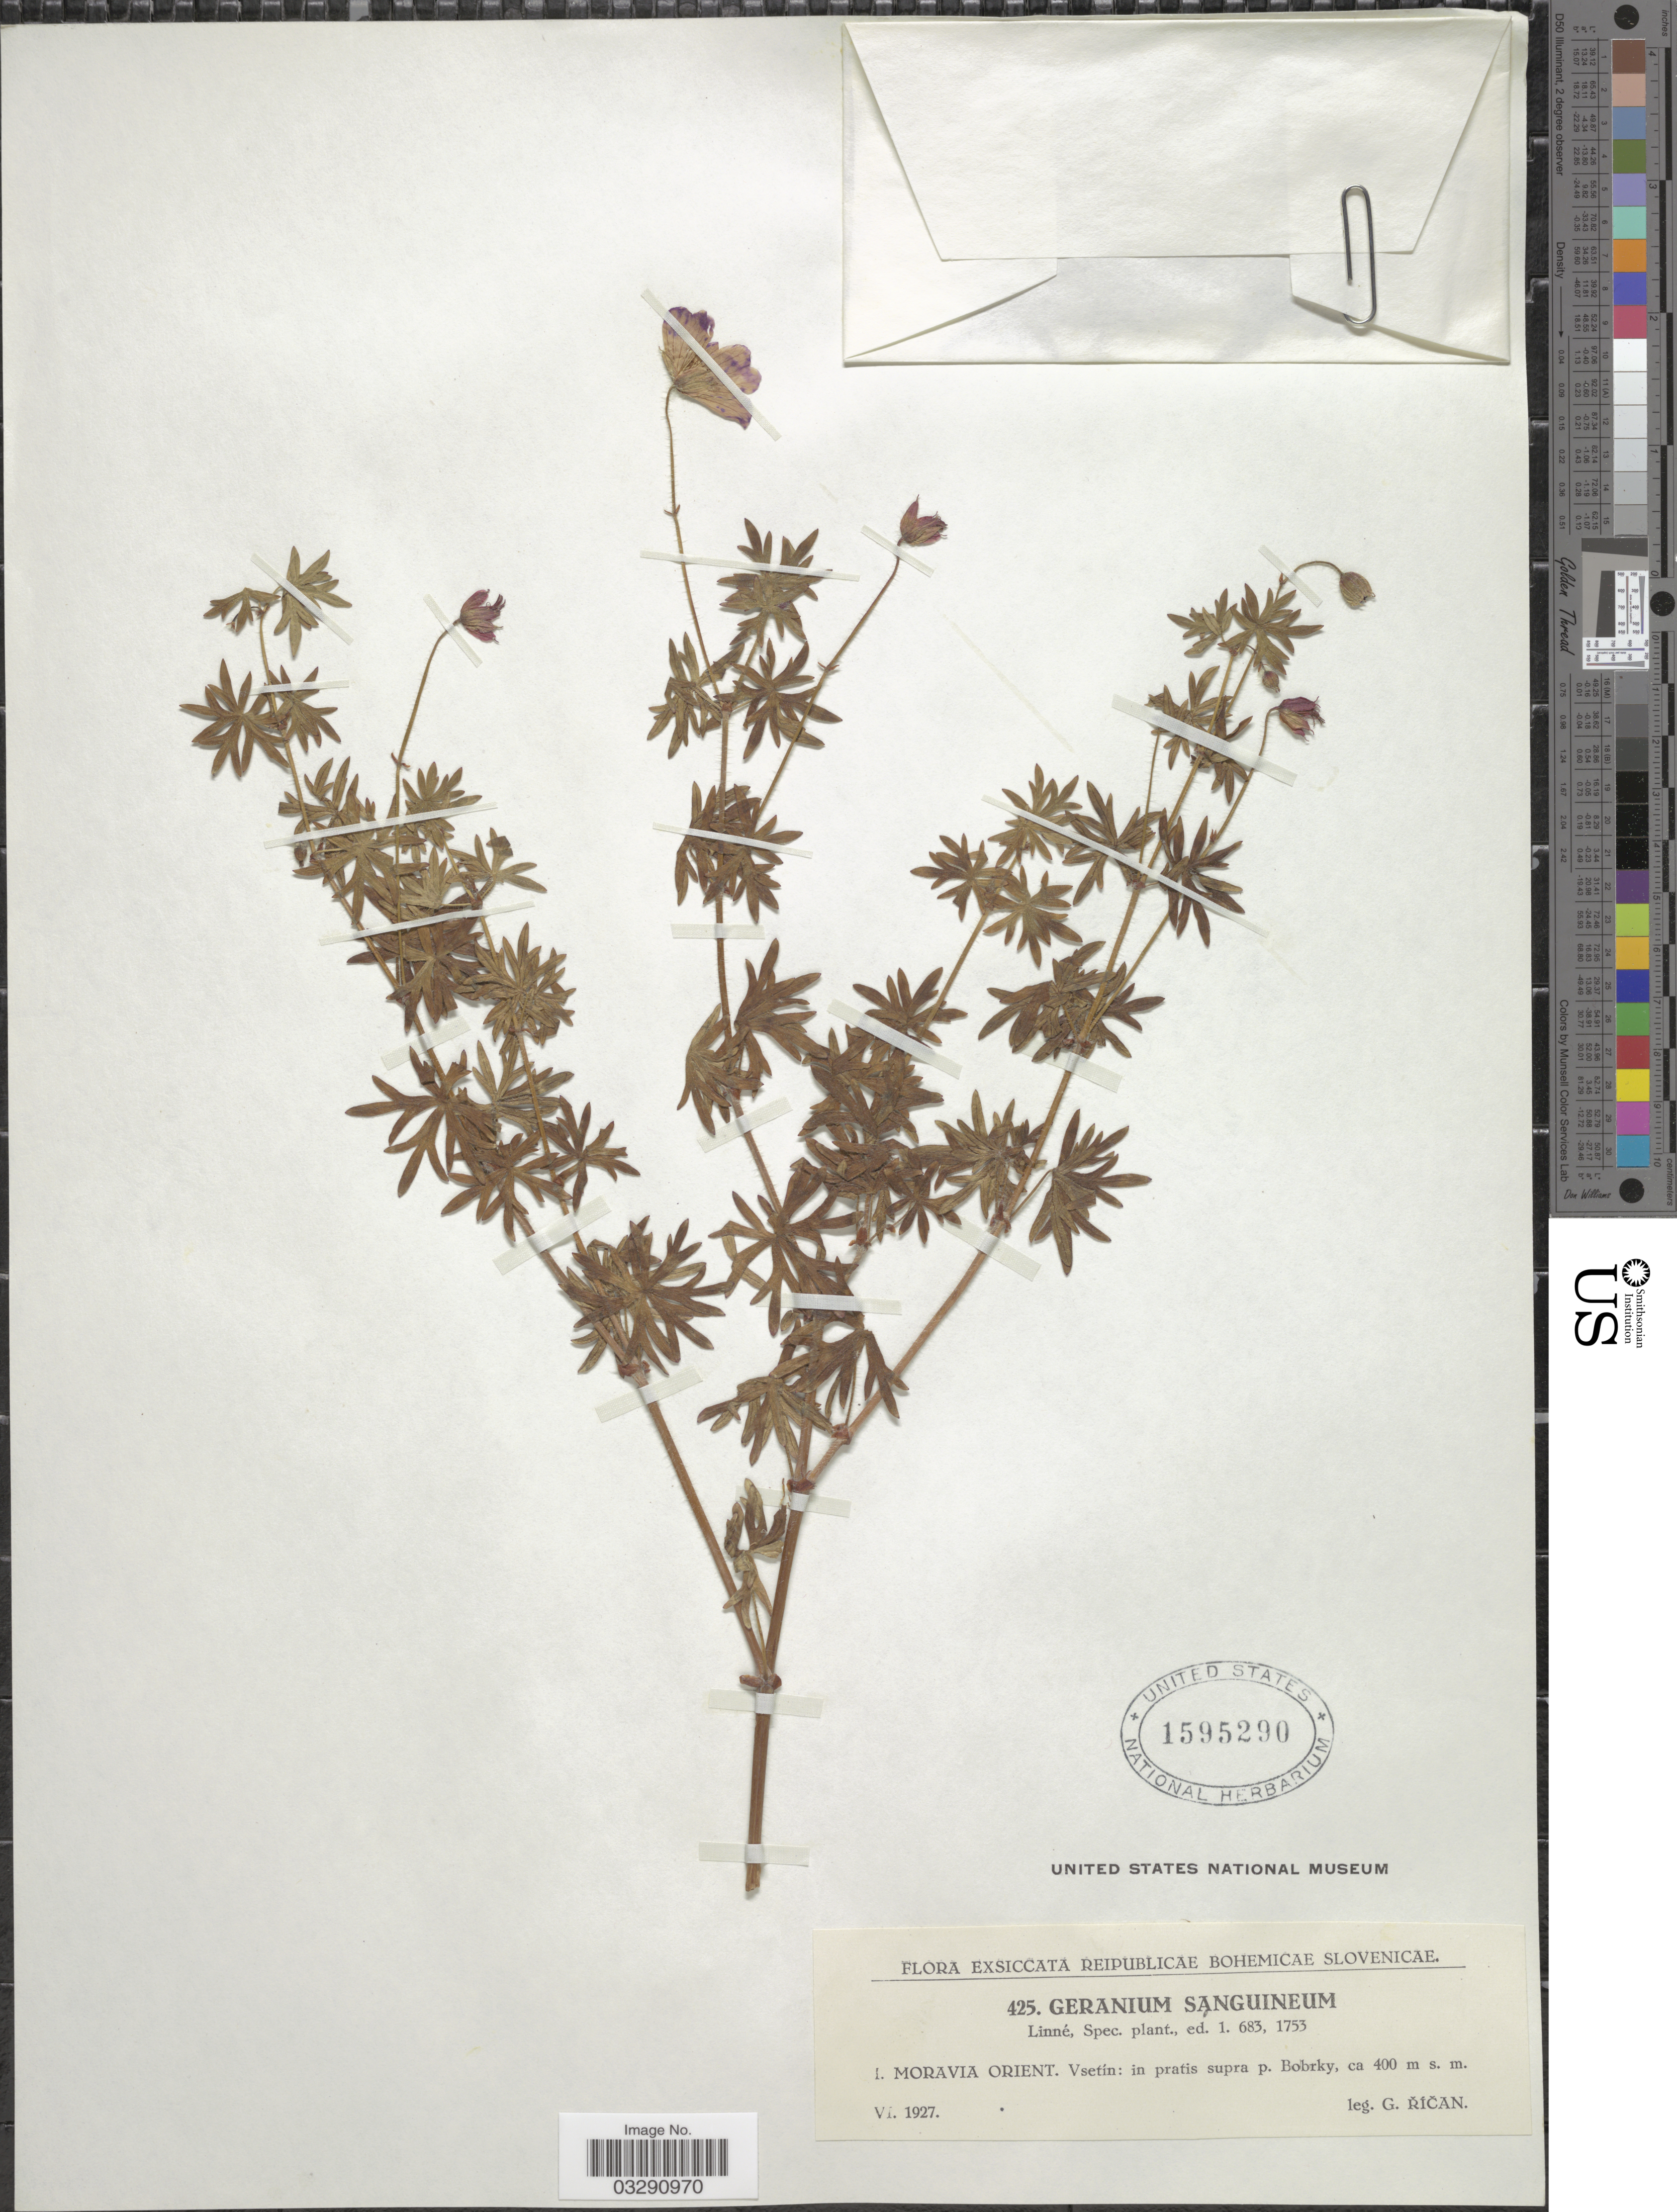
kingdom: Plantae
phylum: Tracheophyta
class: Magnoliopsida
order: Geraniales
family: Geraniaceae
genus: Geranium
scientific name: Geranium sanguineum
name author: L.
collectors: G. Rican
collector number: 425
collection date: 1927-06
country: Czechia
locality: Reipublicae Bohemicae Slovenicae, Moravia Orient. Vsetín: in pratis supra p. Bobrky.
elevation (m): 400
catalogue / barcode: US 1595290